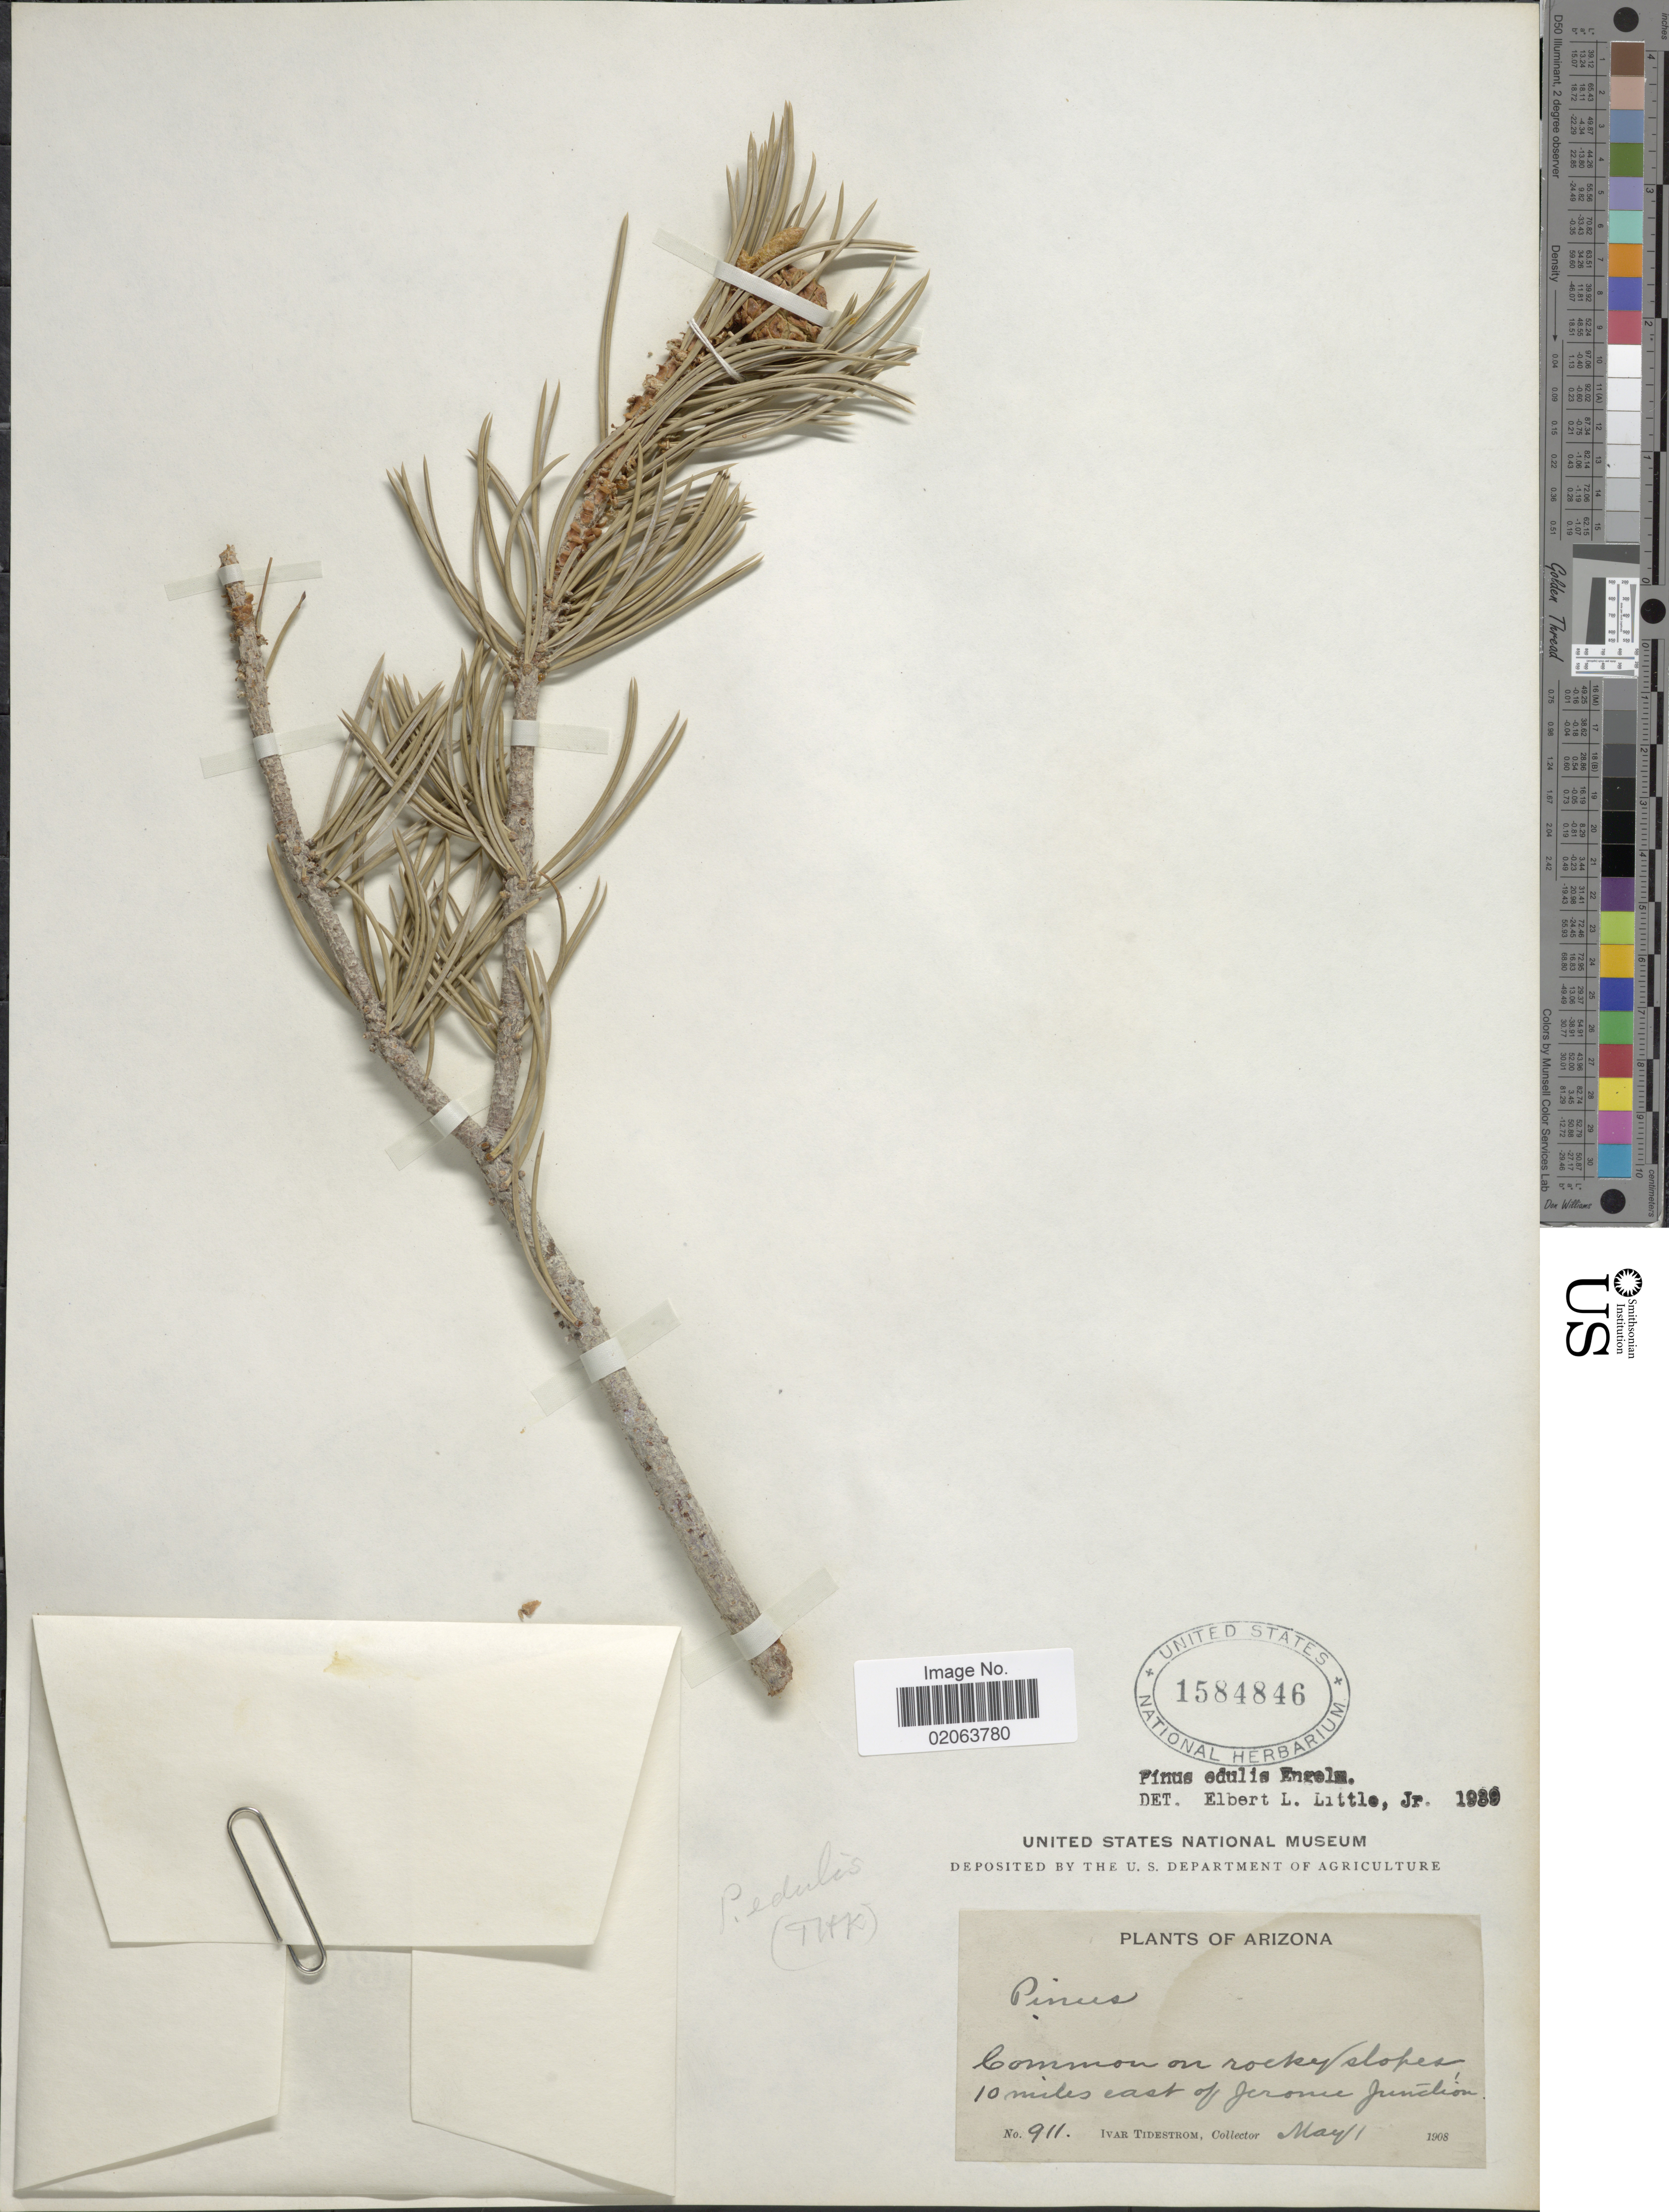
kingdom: Plantae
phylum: Tracheophyta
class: Pinopsida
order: Pinales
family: Pinaceae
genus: Pinus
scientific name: Pinus edulis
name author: Engelm.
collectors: I. F. Tidestrom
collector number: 911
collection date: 1908-05-01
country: United States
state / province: Arizona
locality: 10 miles east of Jerome Junction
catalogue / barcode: US 1584846